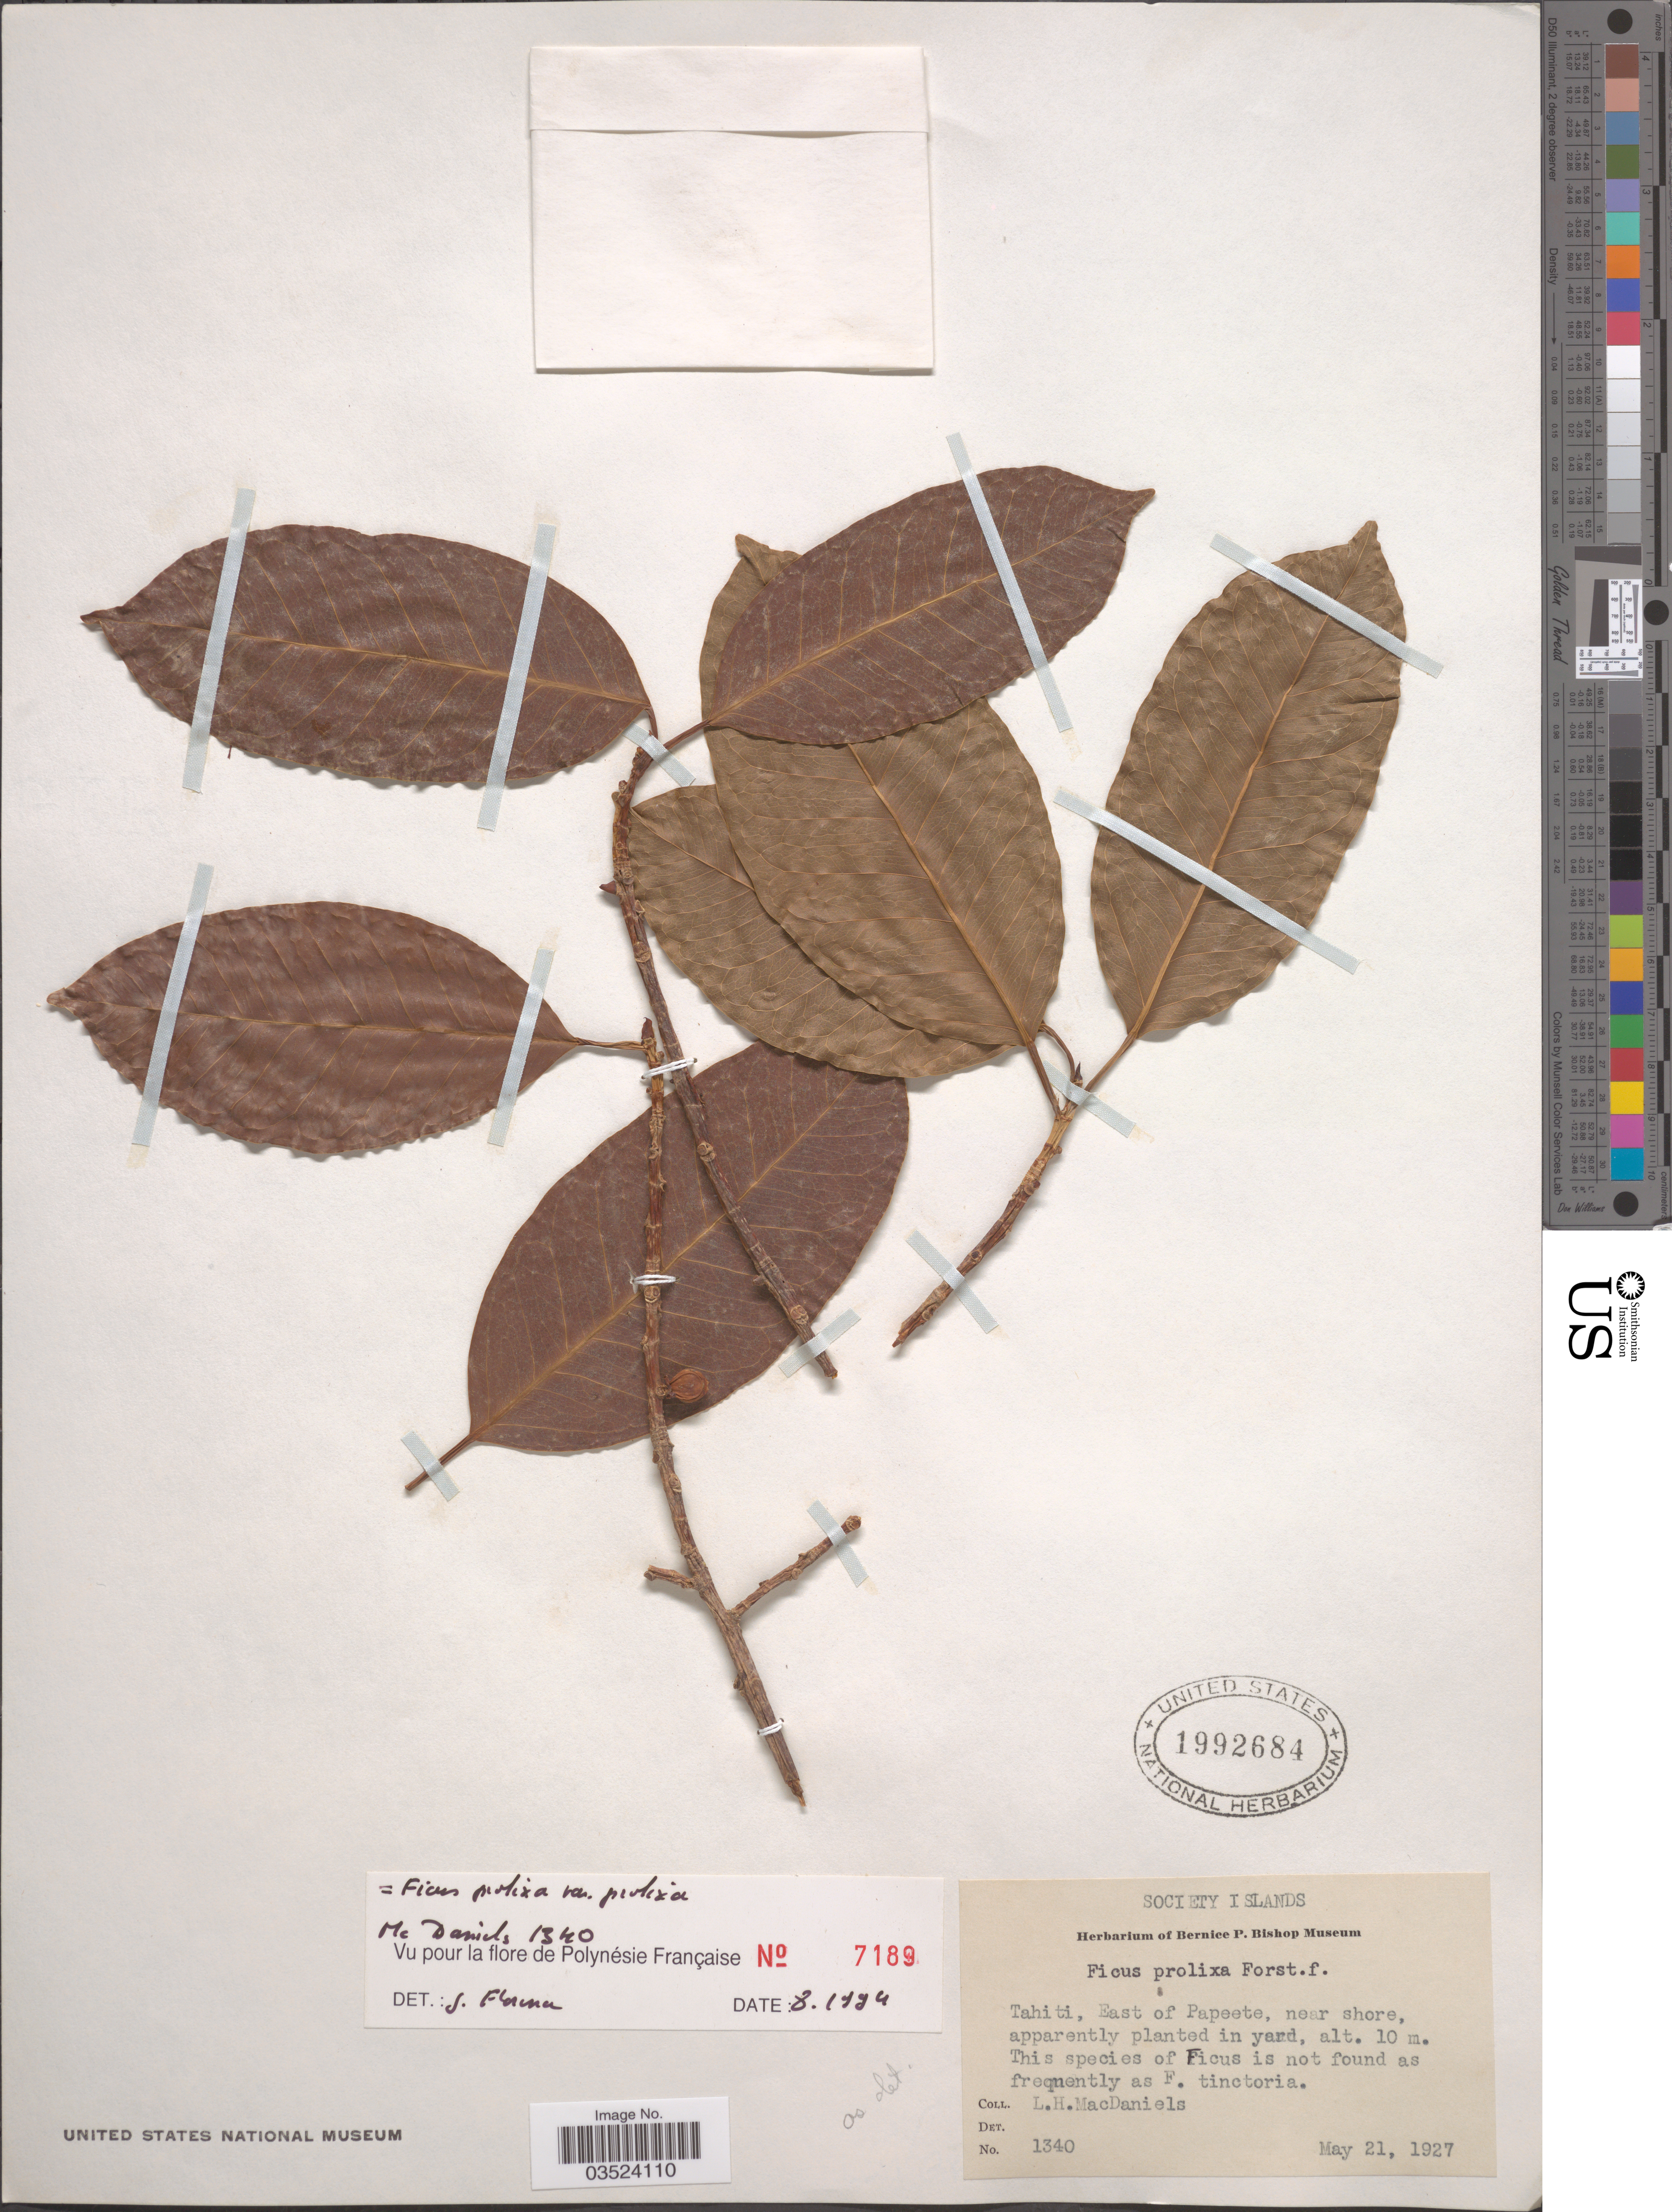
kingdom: Plantae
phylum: Tracheophyta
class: Magnoliopsida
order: Rosales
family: Moraceae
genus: Ficus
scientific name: Ficus prolixa var. prolixa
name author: G. Forst.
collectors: L. H. MacDaniels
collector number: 1340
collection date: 1927-05-21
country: French Polynesia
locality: Society Islands. Tahiti, East of Papeete.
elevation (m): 10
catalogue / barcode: US 1992684